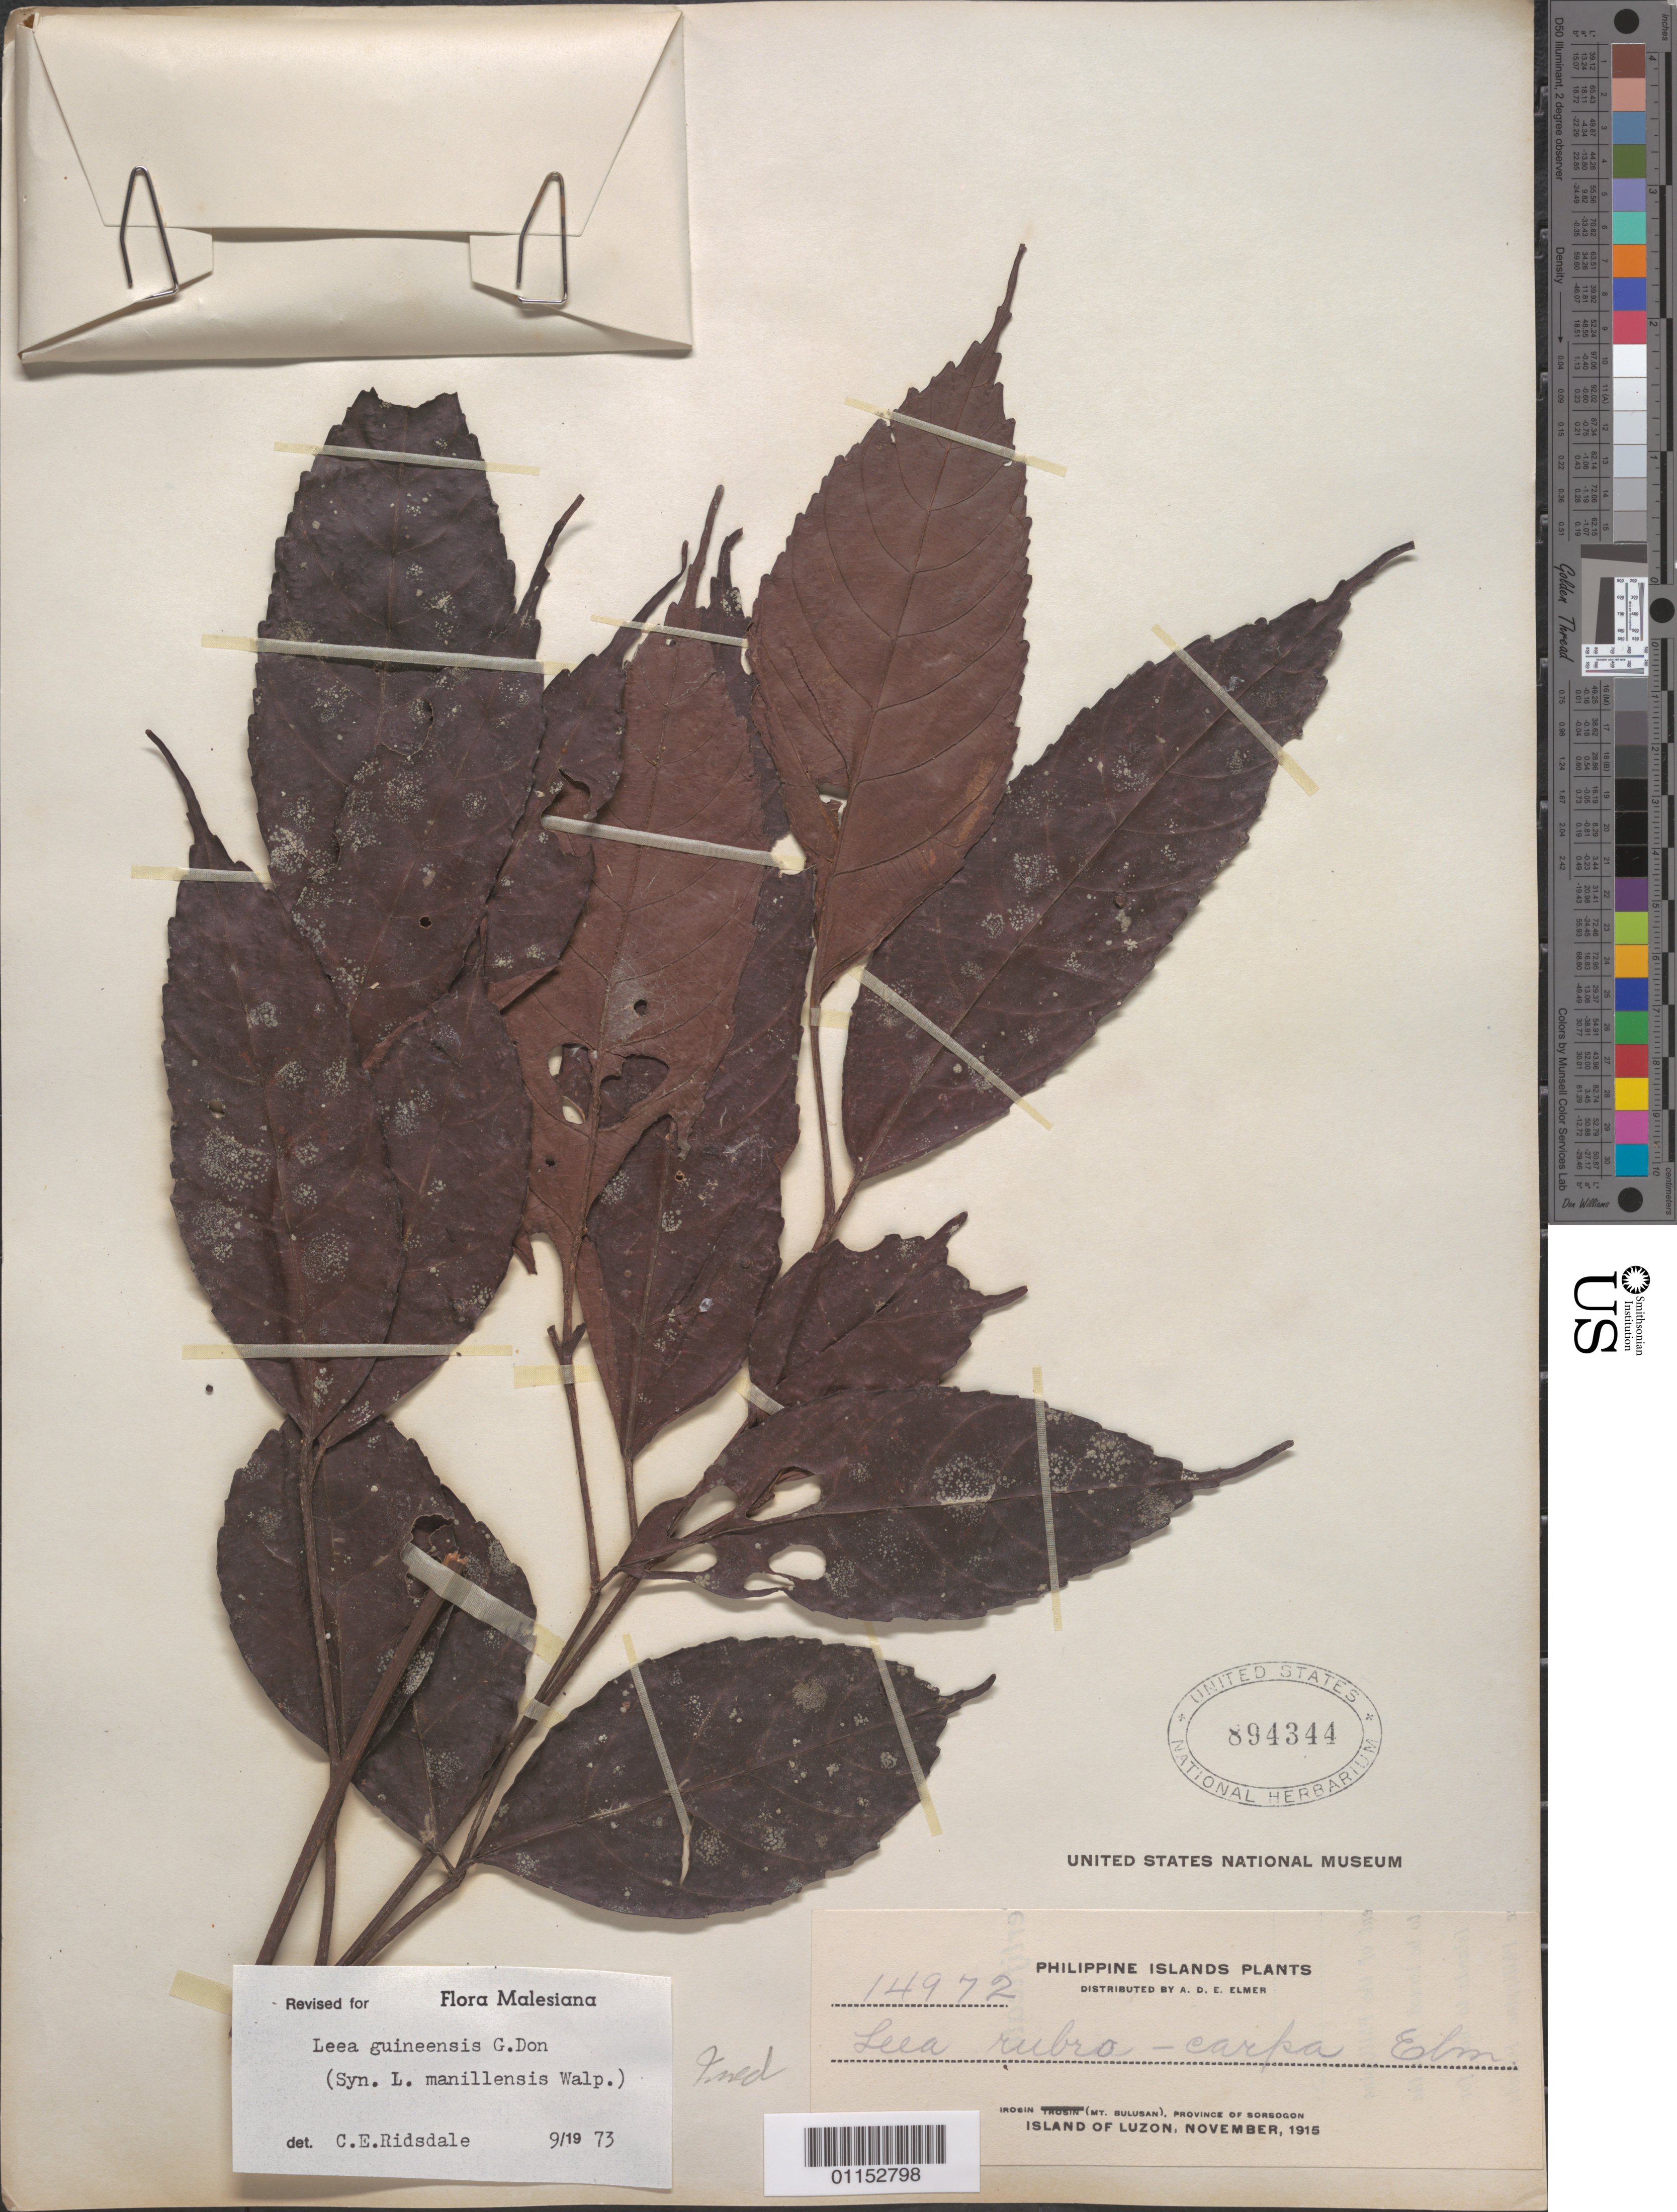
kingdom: Plantae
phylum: Tracheophyta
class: Magnoliopsida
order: Vitales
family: Vitaceae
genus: Leea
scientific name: Leea guineensis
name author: G. Don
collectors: A. D. E. Elmer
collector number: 14972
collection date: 1915-11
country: Philippines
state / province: Bicol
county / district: Sorsogon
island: Luzon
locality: Irosin, Mt Bulusan. Luzon.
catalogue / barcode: US 894344